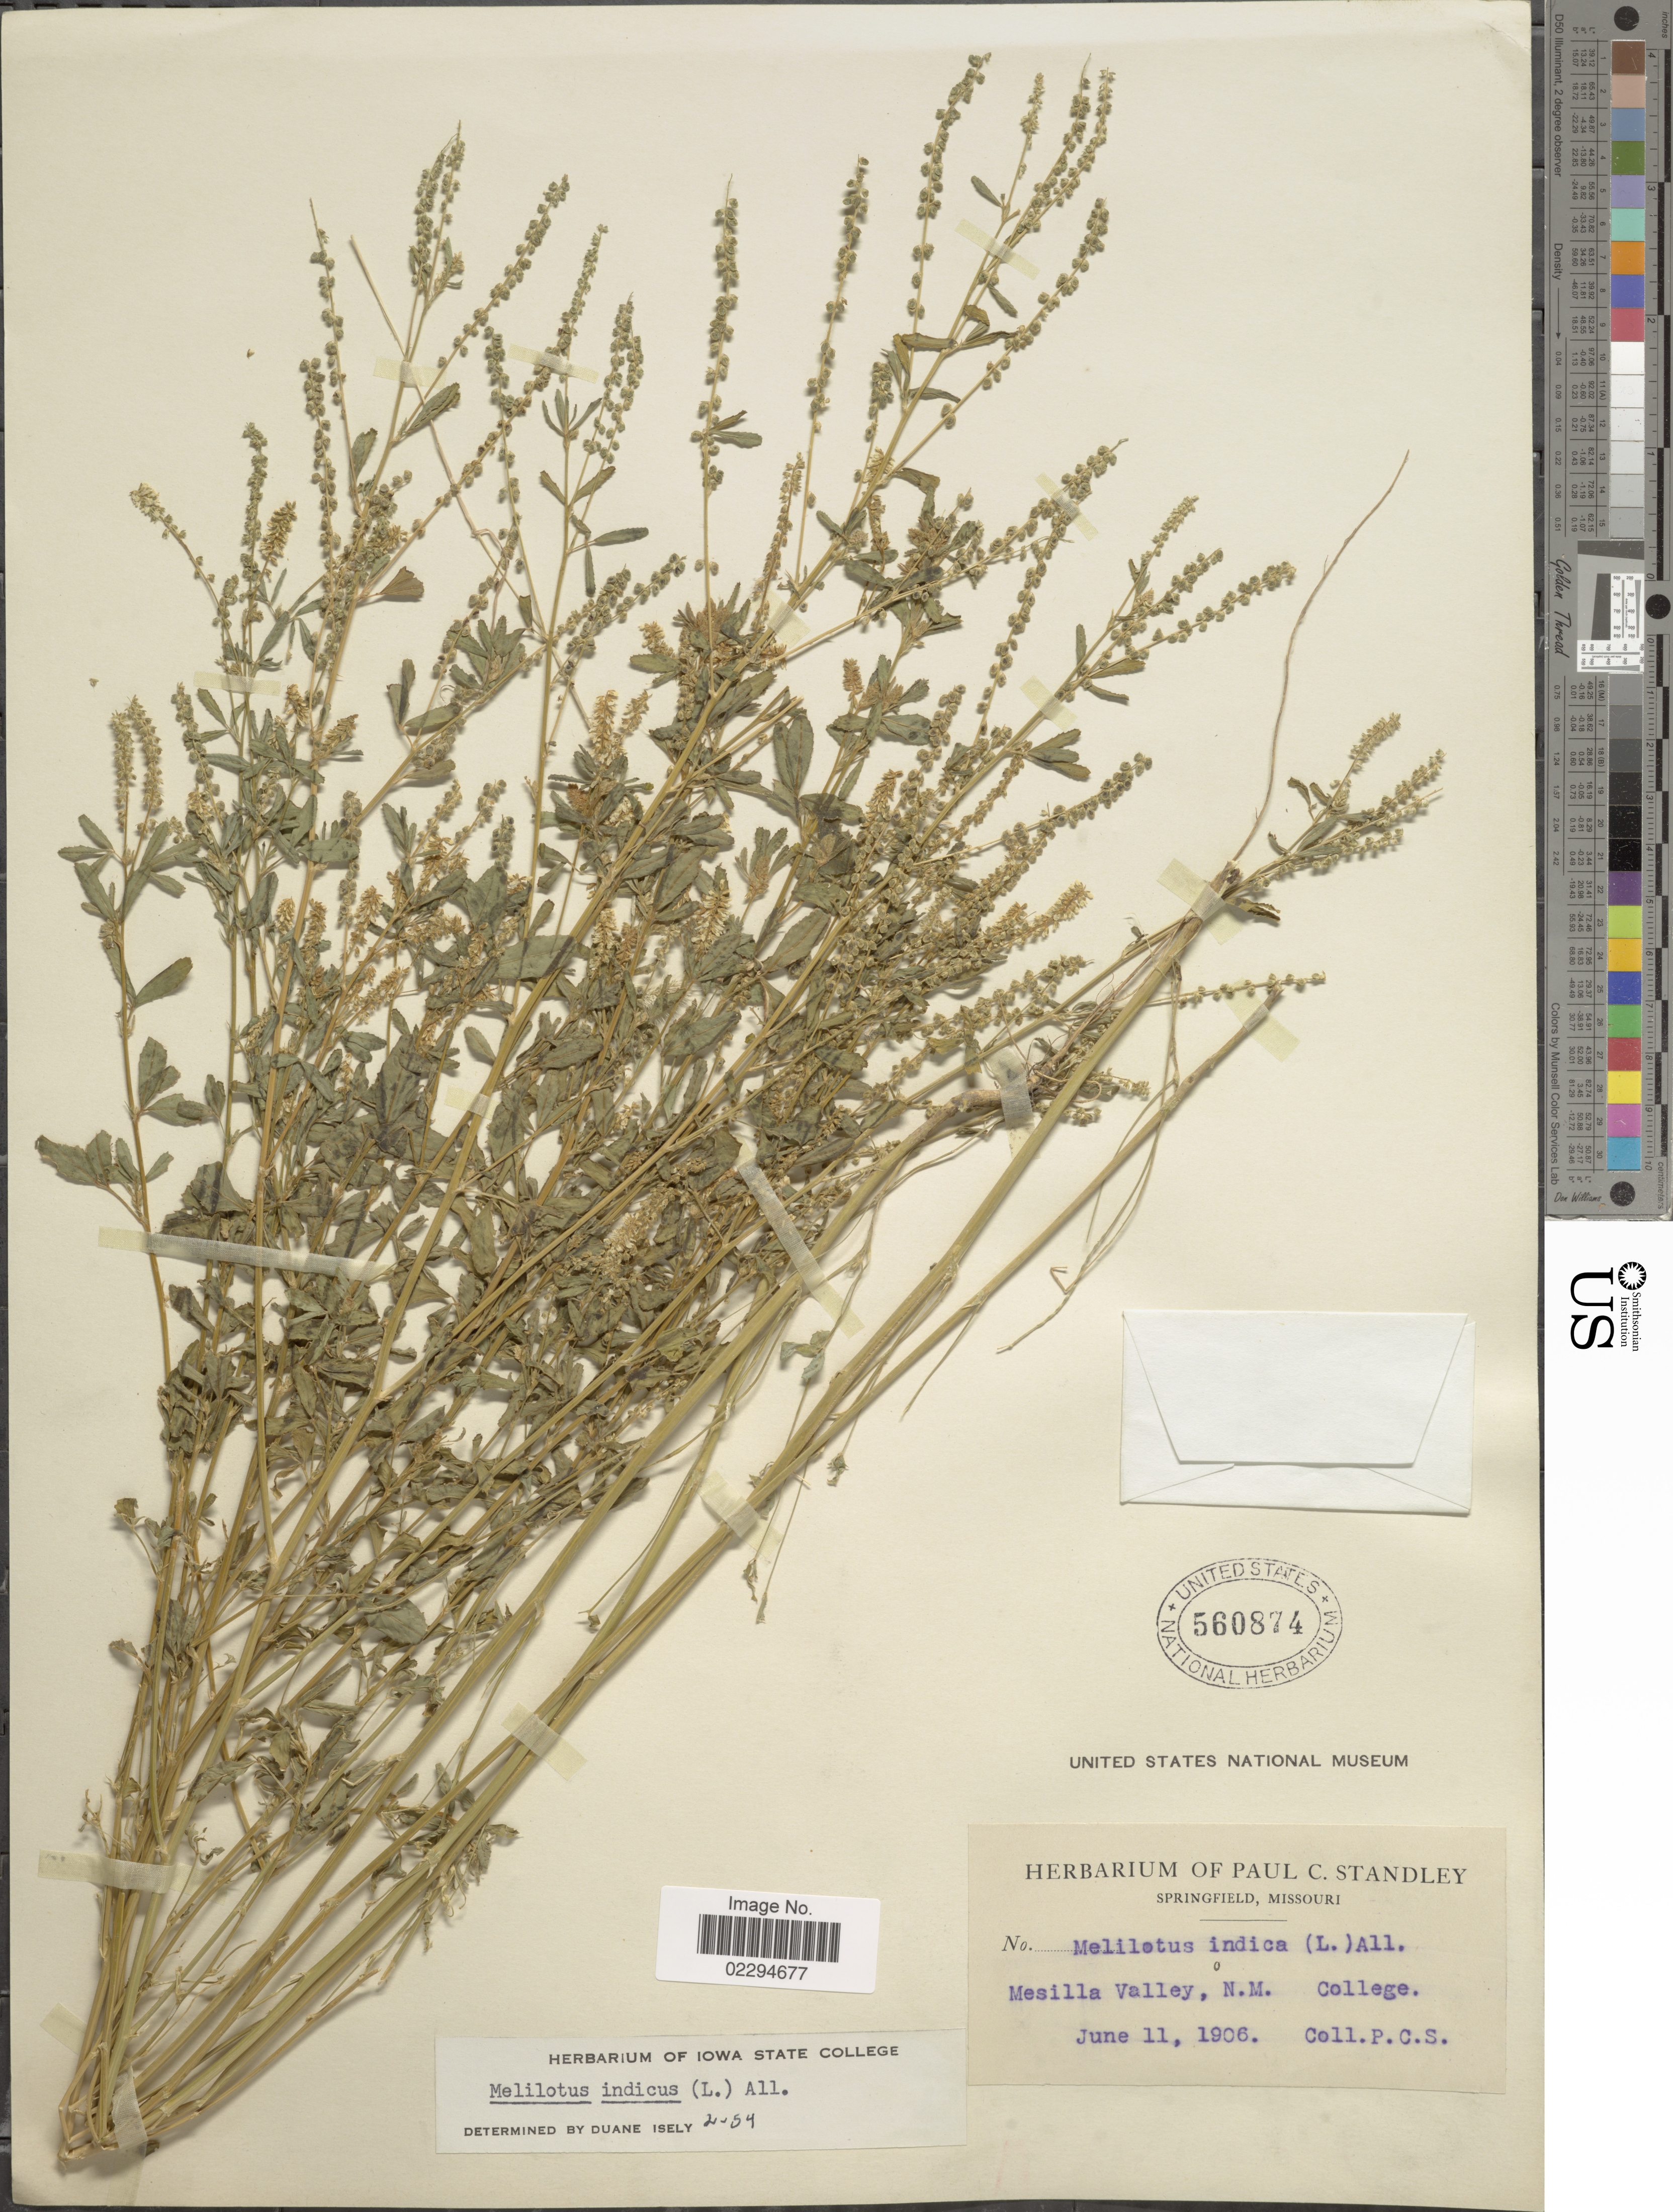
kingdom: Plantae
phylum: Tracheophyta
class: Magnoliopsida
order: Fabales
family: Fabaceae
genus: Melilotus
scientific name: Melilotus indicus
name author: (L.) All.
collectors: P. C. Standley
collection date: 1906-06-11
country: United States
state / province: New Mexico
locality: Mesilla Valley. College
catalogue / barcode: US 560874